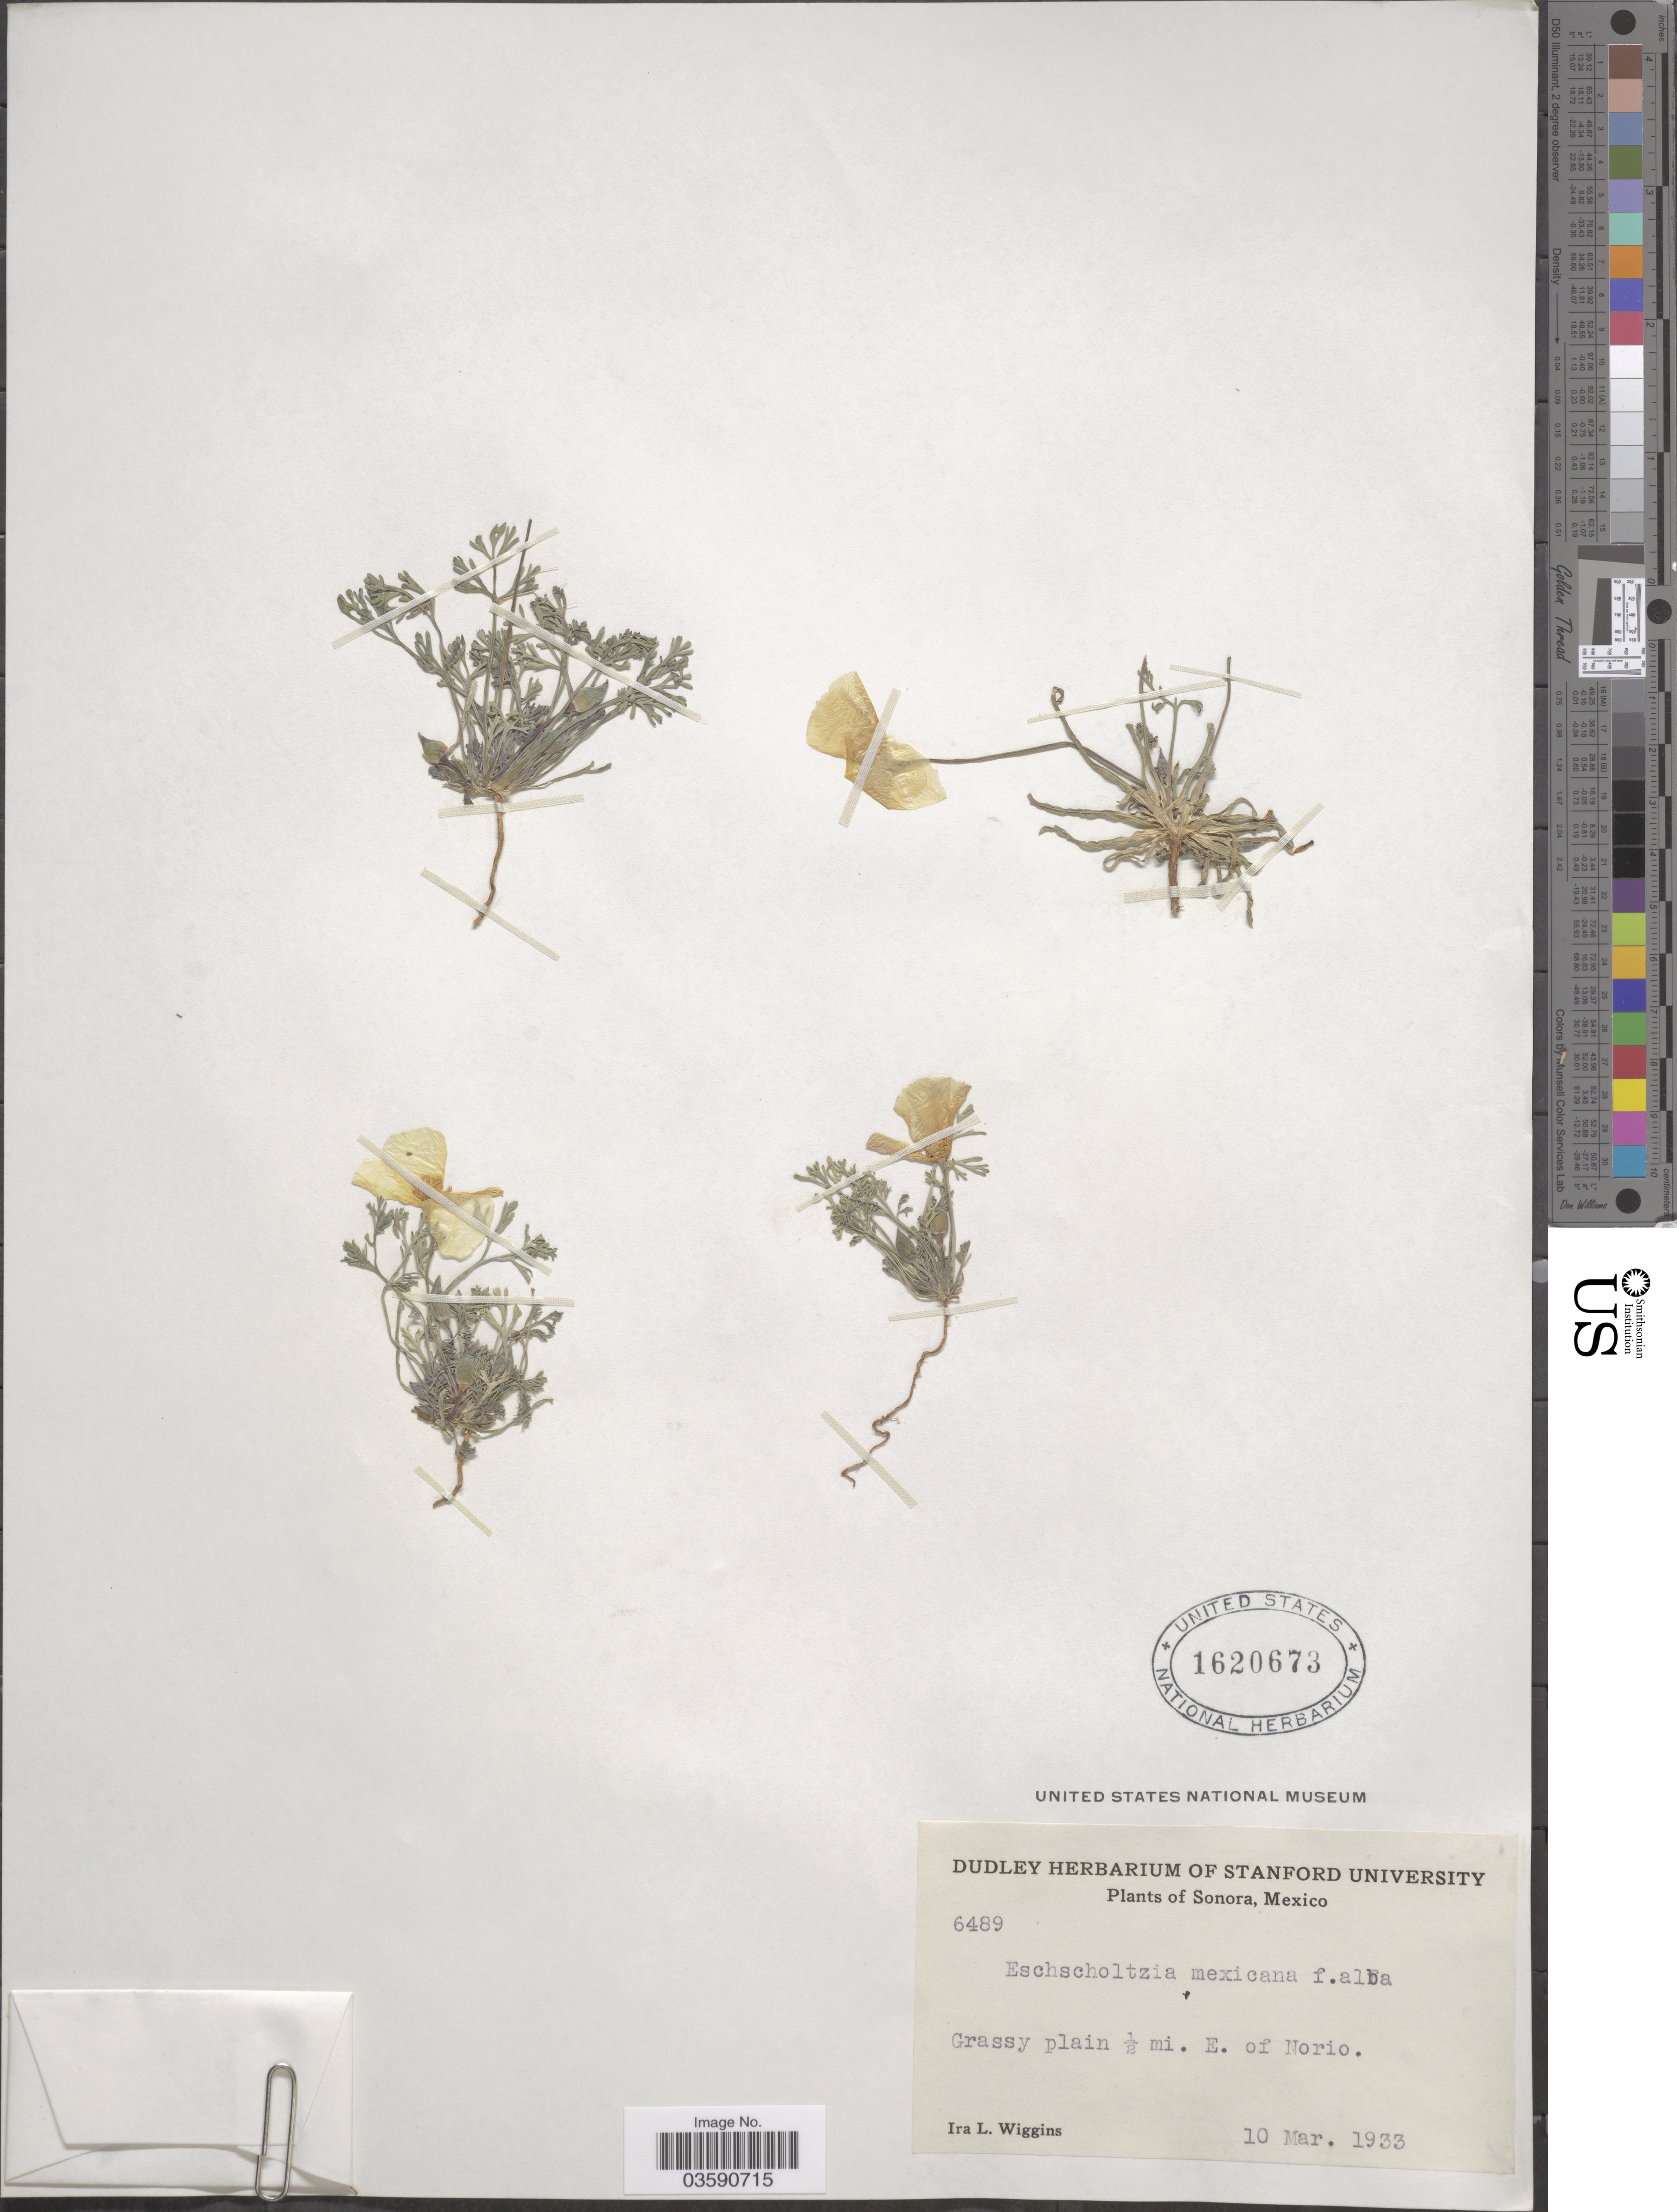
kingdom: Plantae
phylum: Tracheophyta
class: Magnoliopsida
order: Ranunculales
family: Papaveraceae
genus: Eschscholzia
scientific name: Eschscholzia mexicana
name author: Greene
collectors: I. L. Wiggins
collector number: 6489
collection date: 1933-03-10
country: Mexico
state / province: Sonora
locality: Grassy plain ½ mi. E. of Norio.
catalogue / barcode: US 1620673